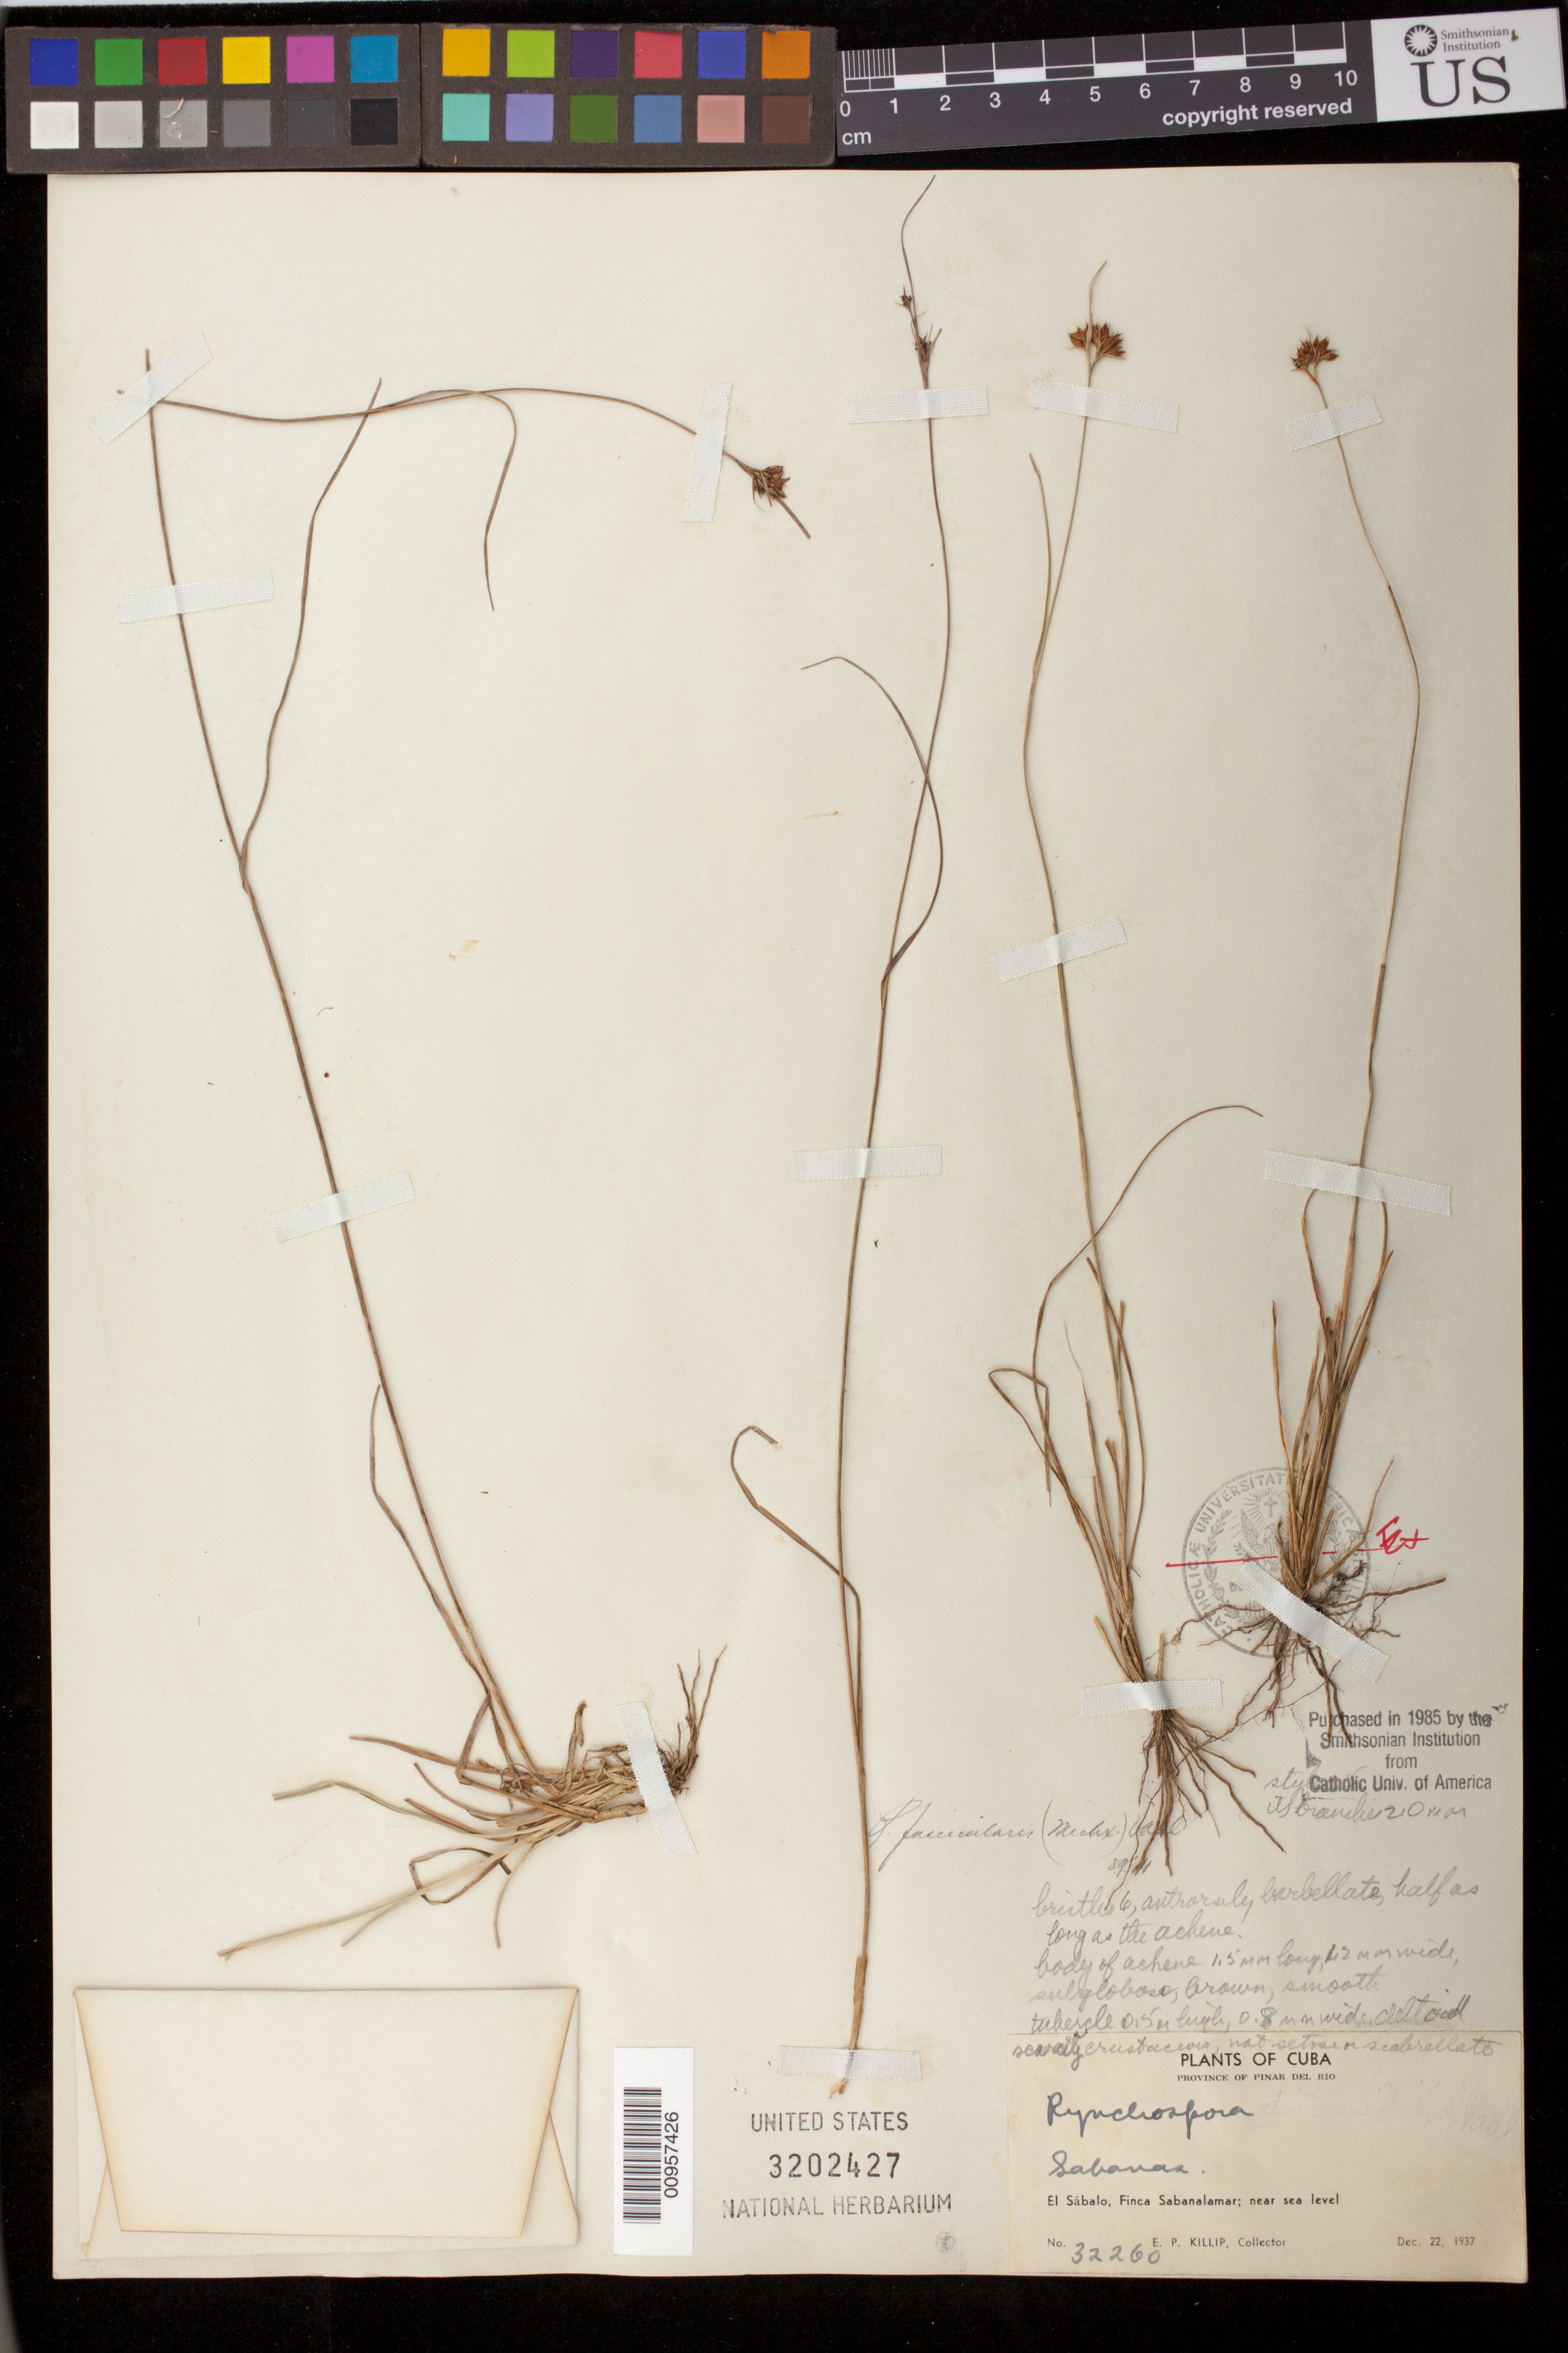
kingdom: Plantae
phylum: Tracheophyta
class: Liliopsida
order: Poales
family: Cyperaceae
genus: Rhynchospora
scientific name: Rhynchospora fascicularis subsp. fascicularis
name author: (Michx.) Vahl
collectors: E. P. Killip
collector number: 32260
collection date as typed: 22 Dec 1937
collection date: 1937-12-22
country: Cuba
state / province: Pinar del Rio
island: Cuba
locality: El Sábalo, Finca Sabanalamar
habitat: Sabanas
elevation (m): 0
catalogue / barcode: US 3202427